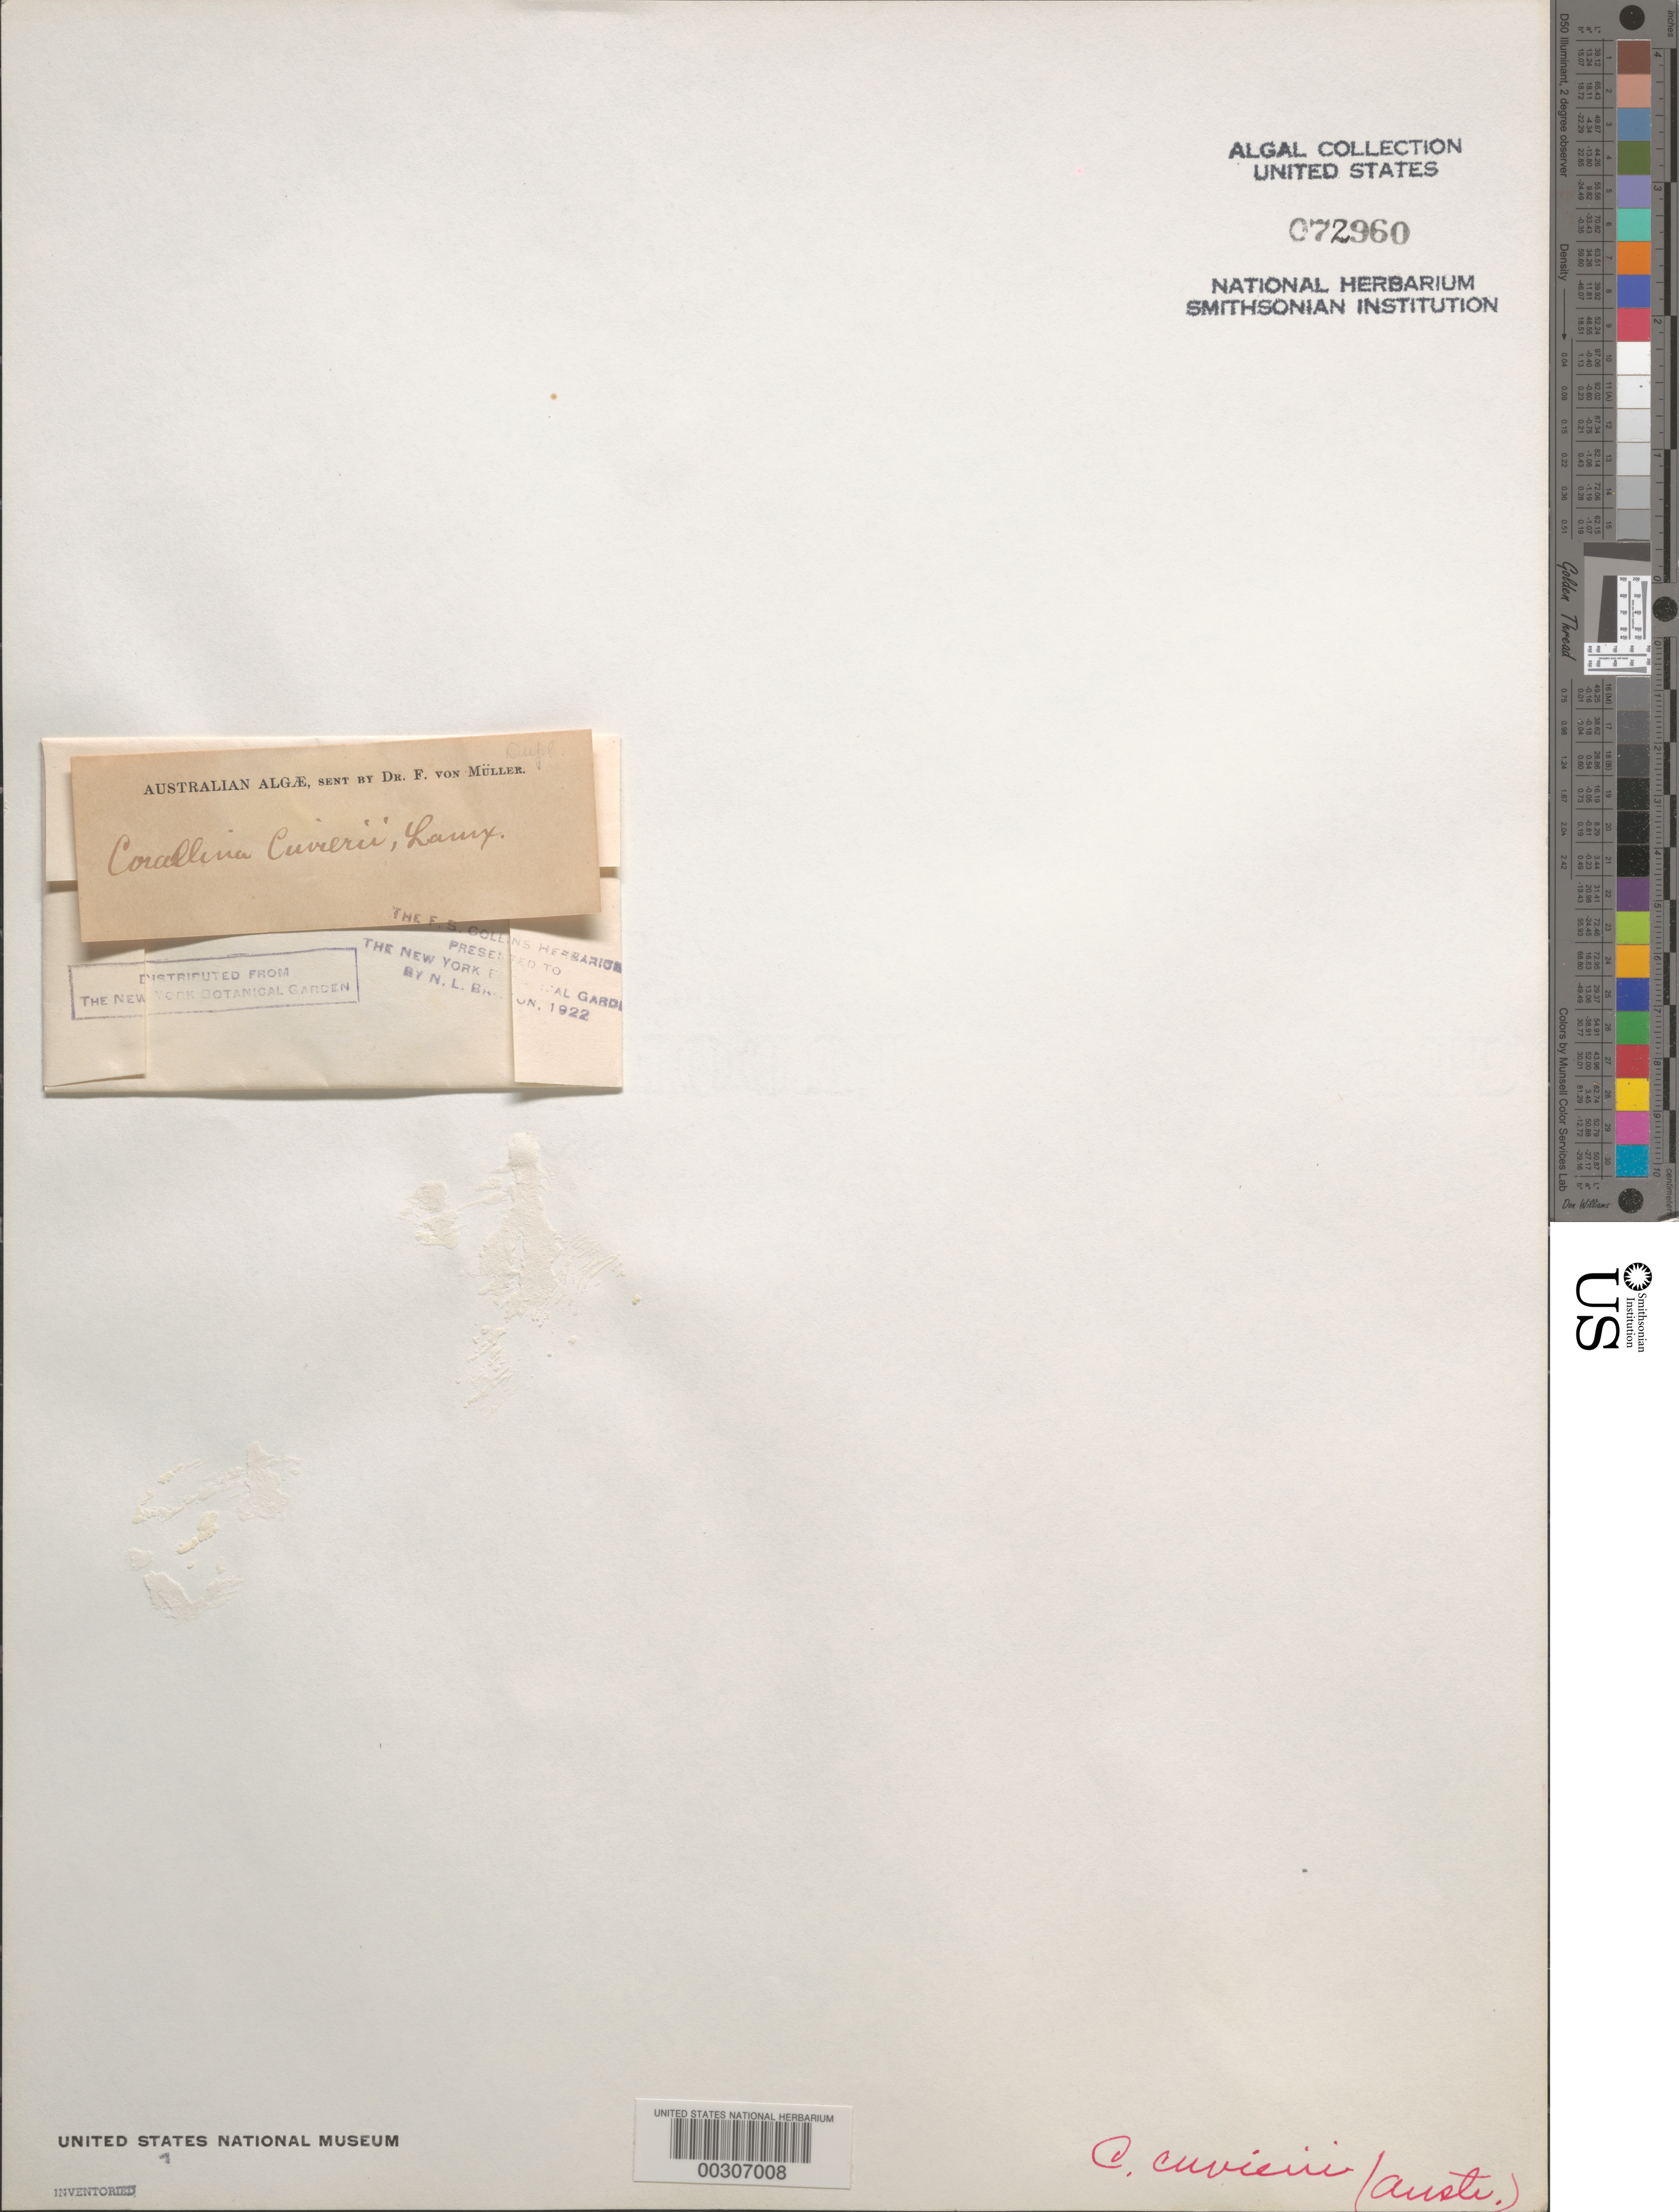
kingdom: Plantae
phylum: Rhodophyta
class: Florideophyceae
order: Corallinales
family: Corallinaceae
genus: Jania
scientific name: Jania rosea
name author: (Lam.) Decne.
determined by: Algae name updating Project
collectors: F. Von Mueller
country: Australia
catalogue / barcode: US 72960